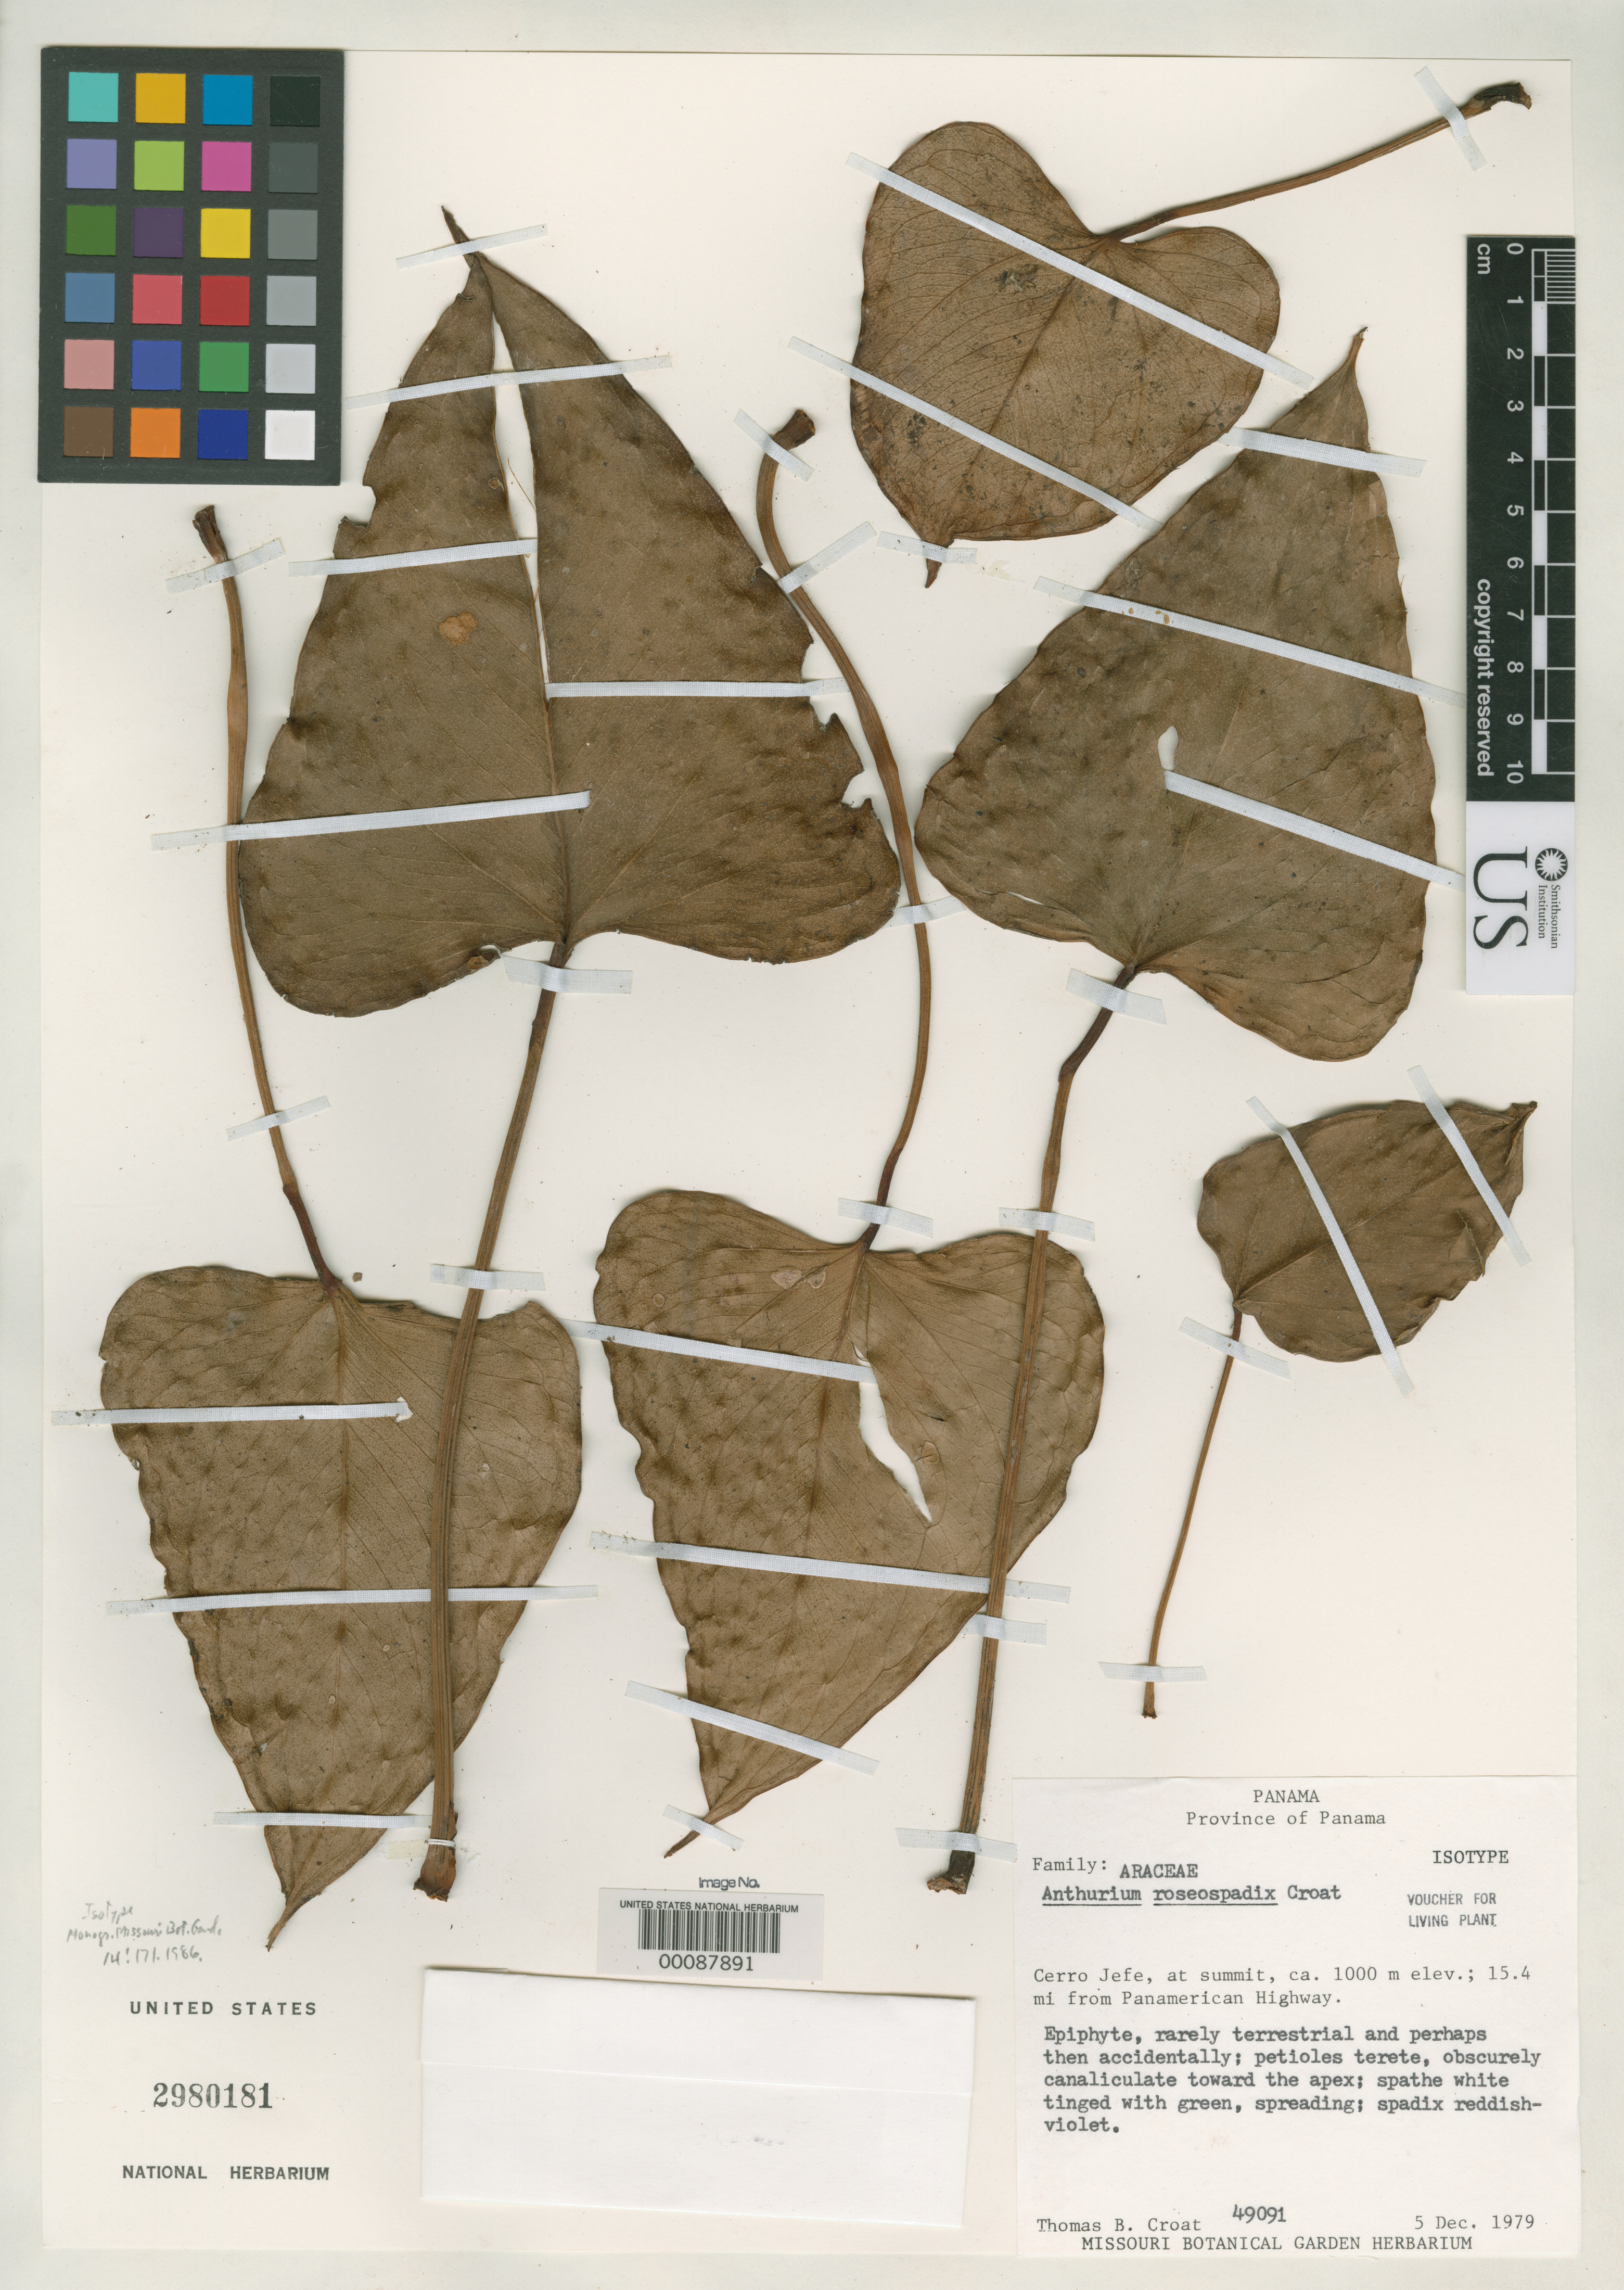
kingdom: Plantae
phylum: Tracheophyta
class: Liliopsida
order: Alismatales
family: Araceae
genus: Anthurium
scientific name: Anthurium roseospadix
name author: Croat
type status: Isotype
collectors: T. B. Croat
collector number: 49091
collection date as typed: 05 Dec 1979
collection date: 1979-12-05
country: Panama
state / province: Panamá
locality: Cerro Jefe, 15.4 mi. from Pan American Hwy.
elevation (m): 1000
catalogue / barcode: US 2980181